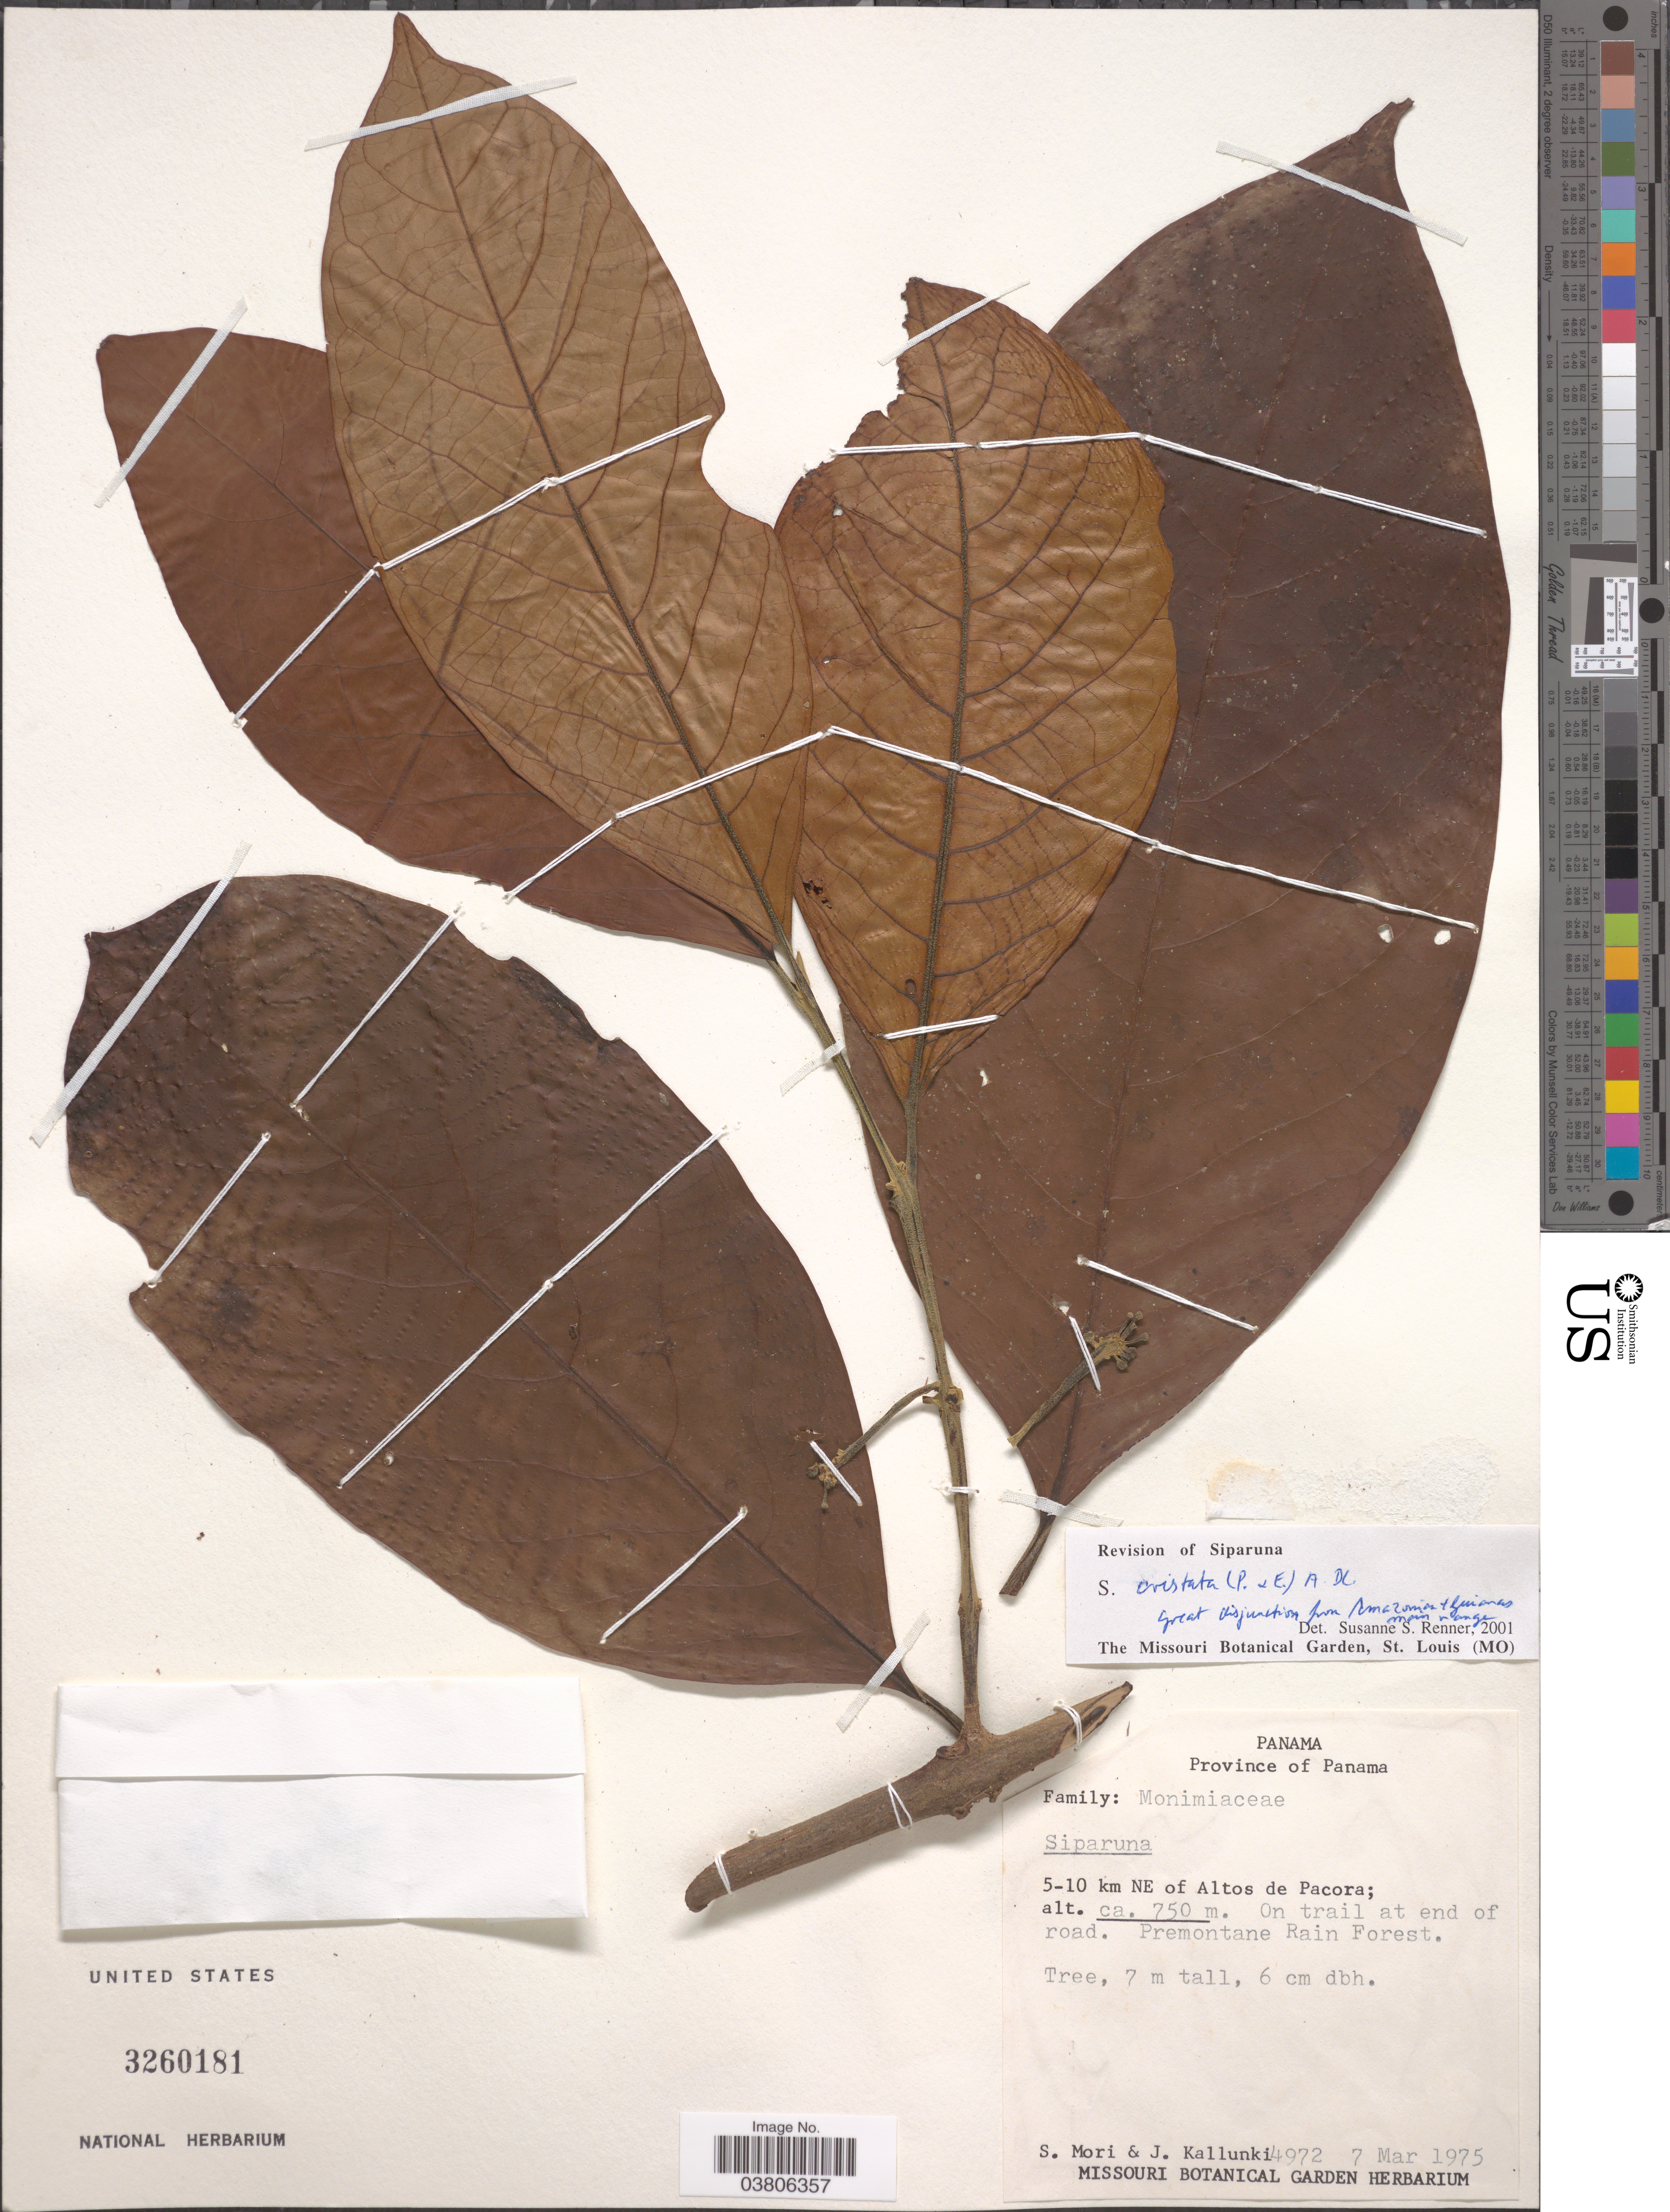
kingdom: Plantae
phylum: Tracheophyta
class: Magnoliopsida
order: Laurales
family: Siparunaceae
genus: Siparuna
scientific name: Siparuna gentryana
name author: S.S. Renner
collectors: S. Mori & J. Kallunki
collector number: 4972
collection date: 1975-03-07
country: Panama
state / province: Panamá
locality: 5-10 km NE of Altos de Pacora. Premontane Rain Forest.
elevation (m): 750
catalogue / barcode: US 3260181